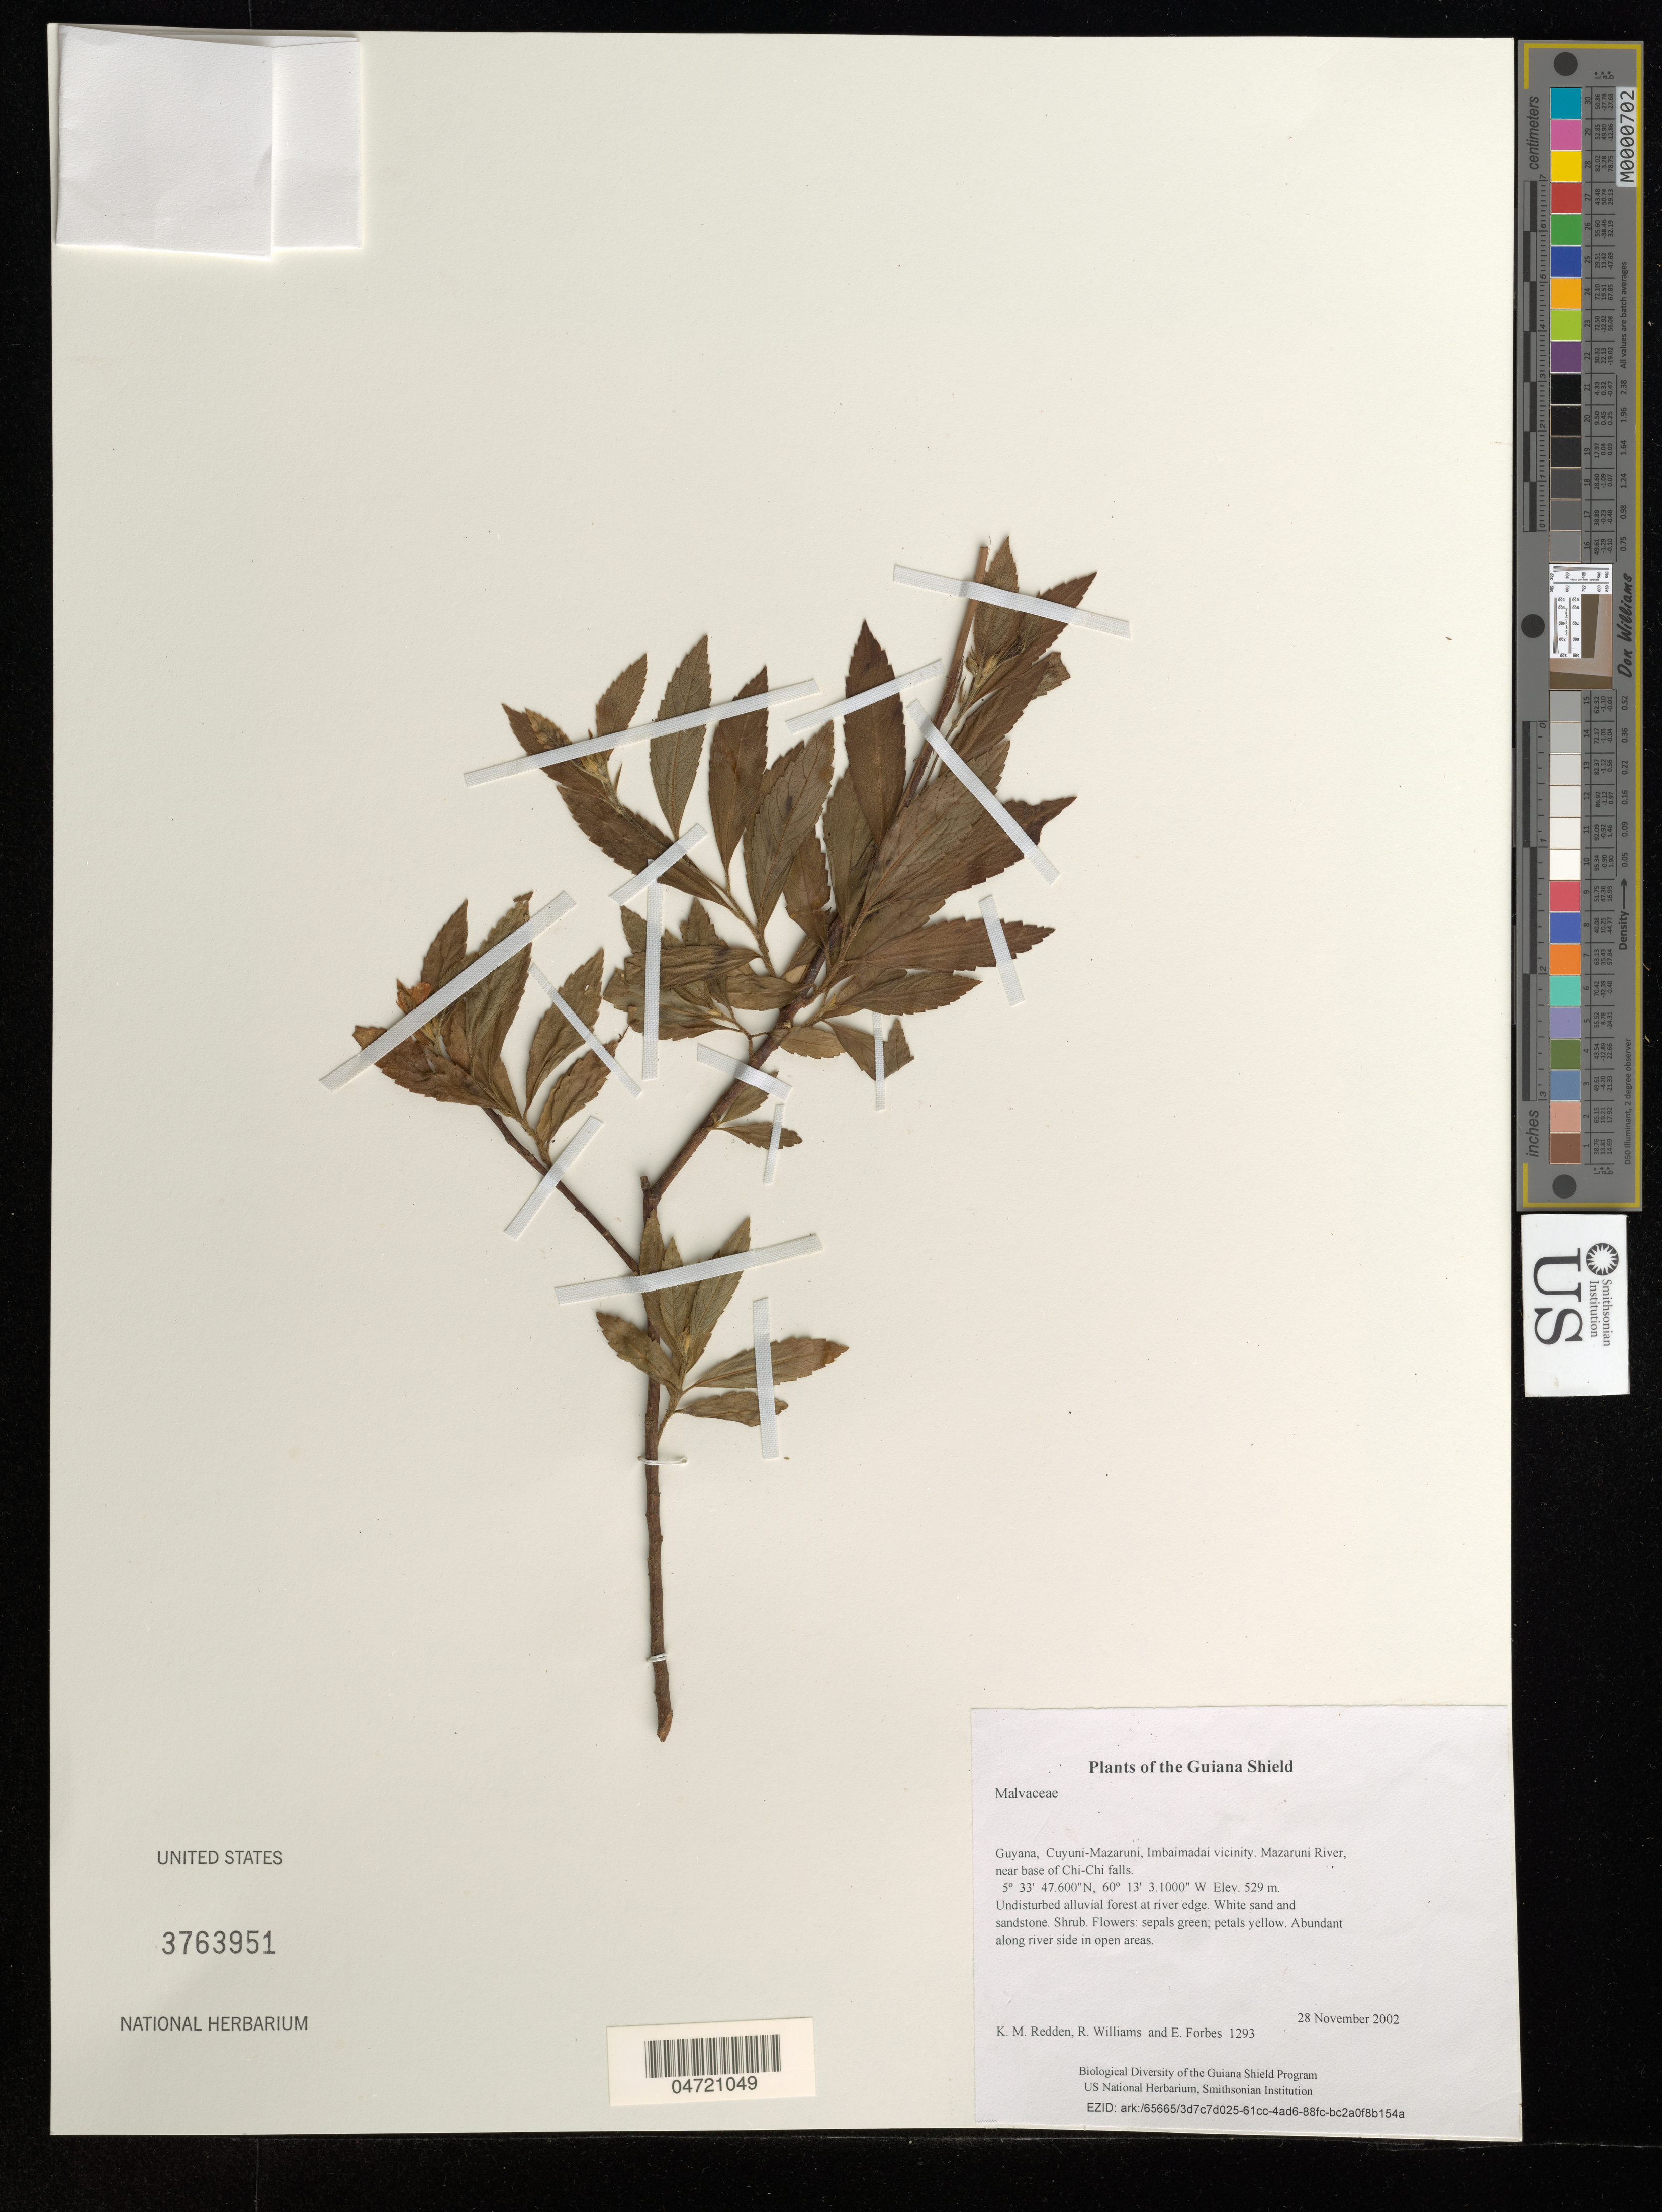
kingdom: Plantae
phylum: Tracheophyta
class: Magnoliopsida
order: Malvales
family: Malvaceae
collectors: K. M. Redden, R. Williams & E. Forbes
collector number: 1293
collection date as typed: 28 November 2002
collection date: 2002-11-28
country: Guyana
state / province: Cuyuni-Mazaruni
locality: Imbaimadai vicinity. Mazaruni River, near base of Chi-Chi falls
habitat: Undisturbed alluvial forest at river edge. White sand and sandstone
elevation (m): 529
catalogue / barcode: US 3763951